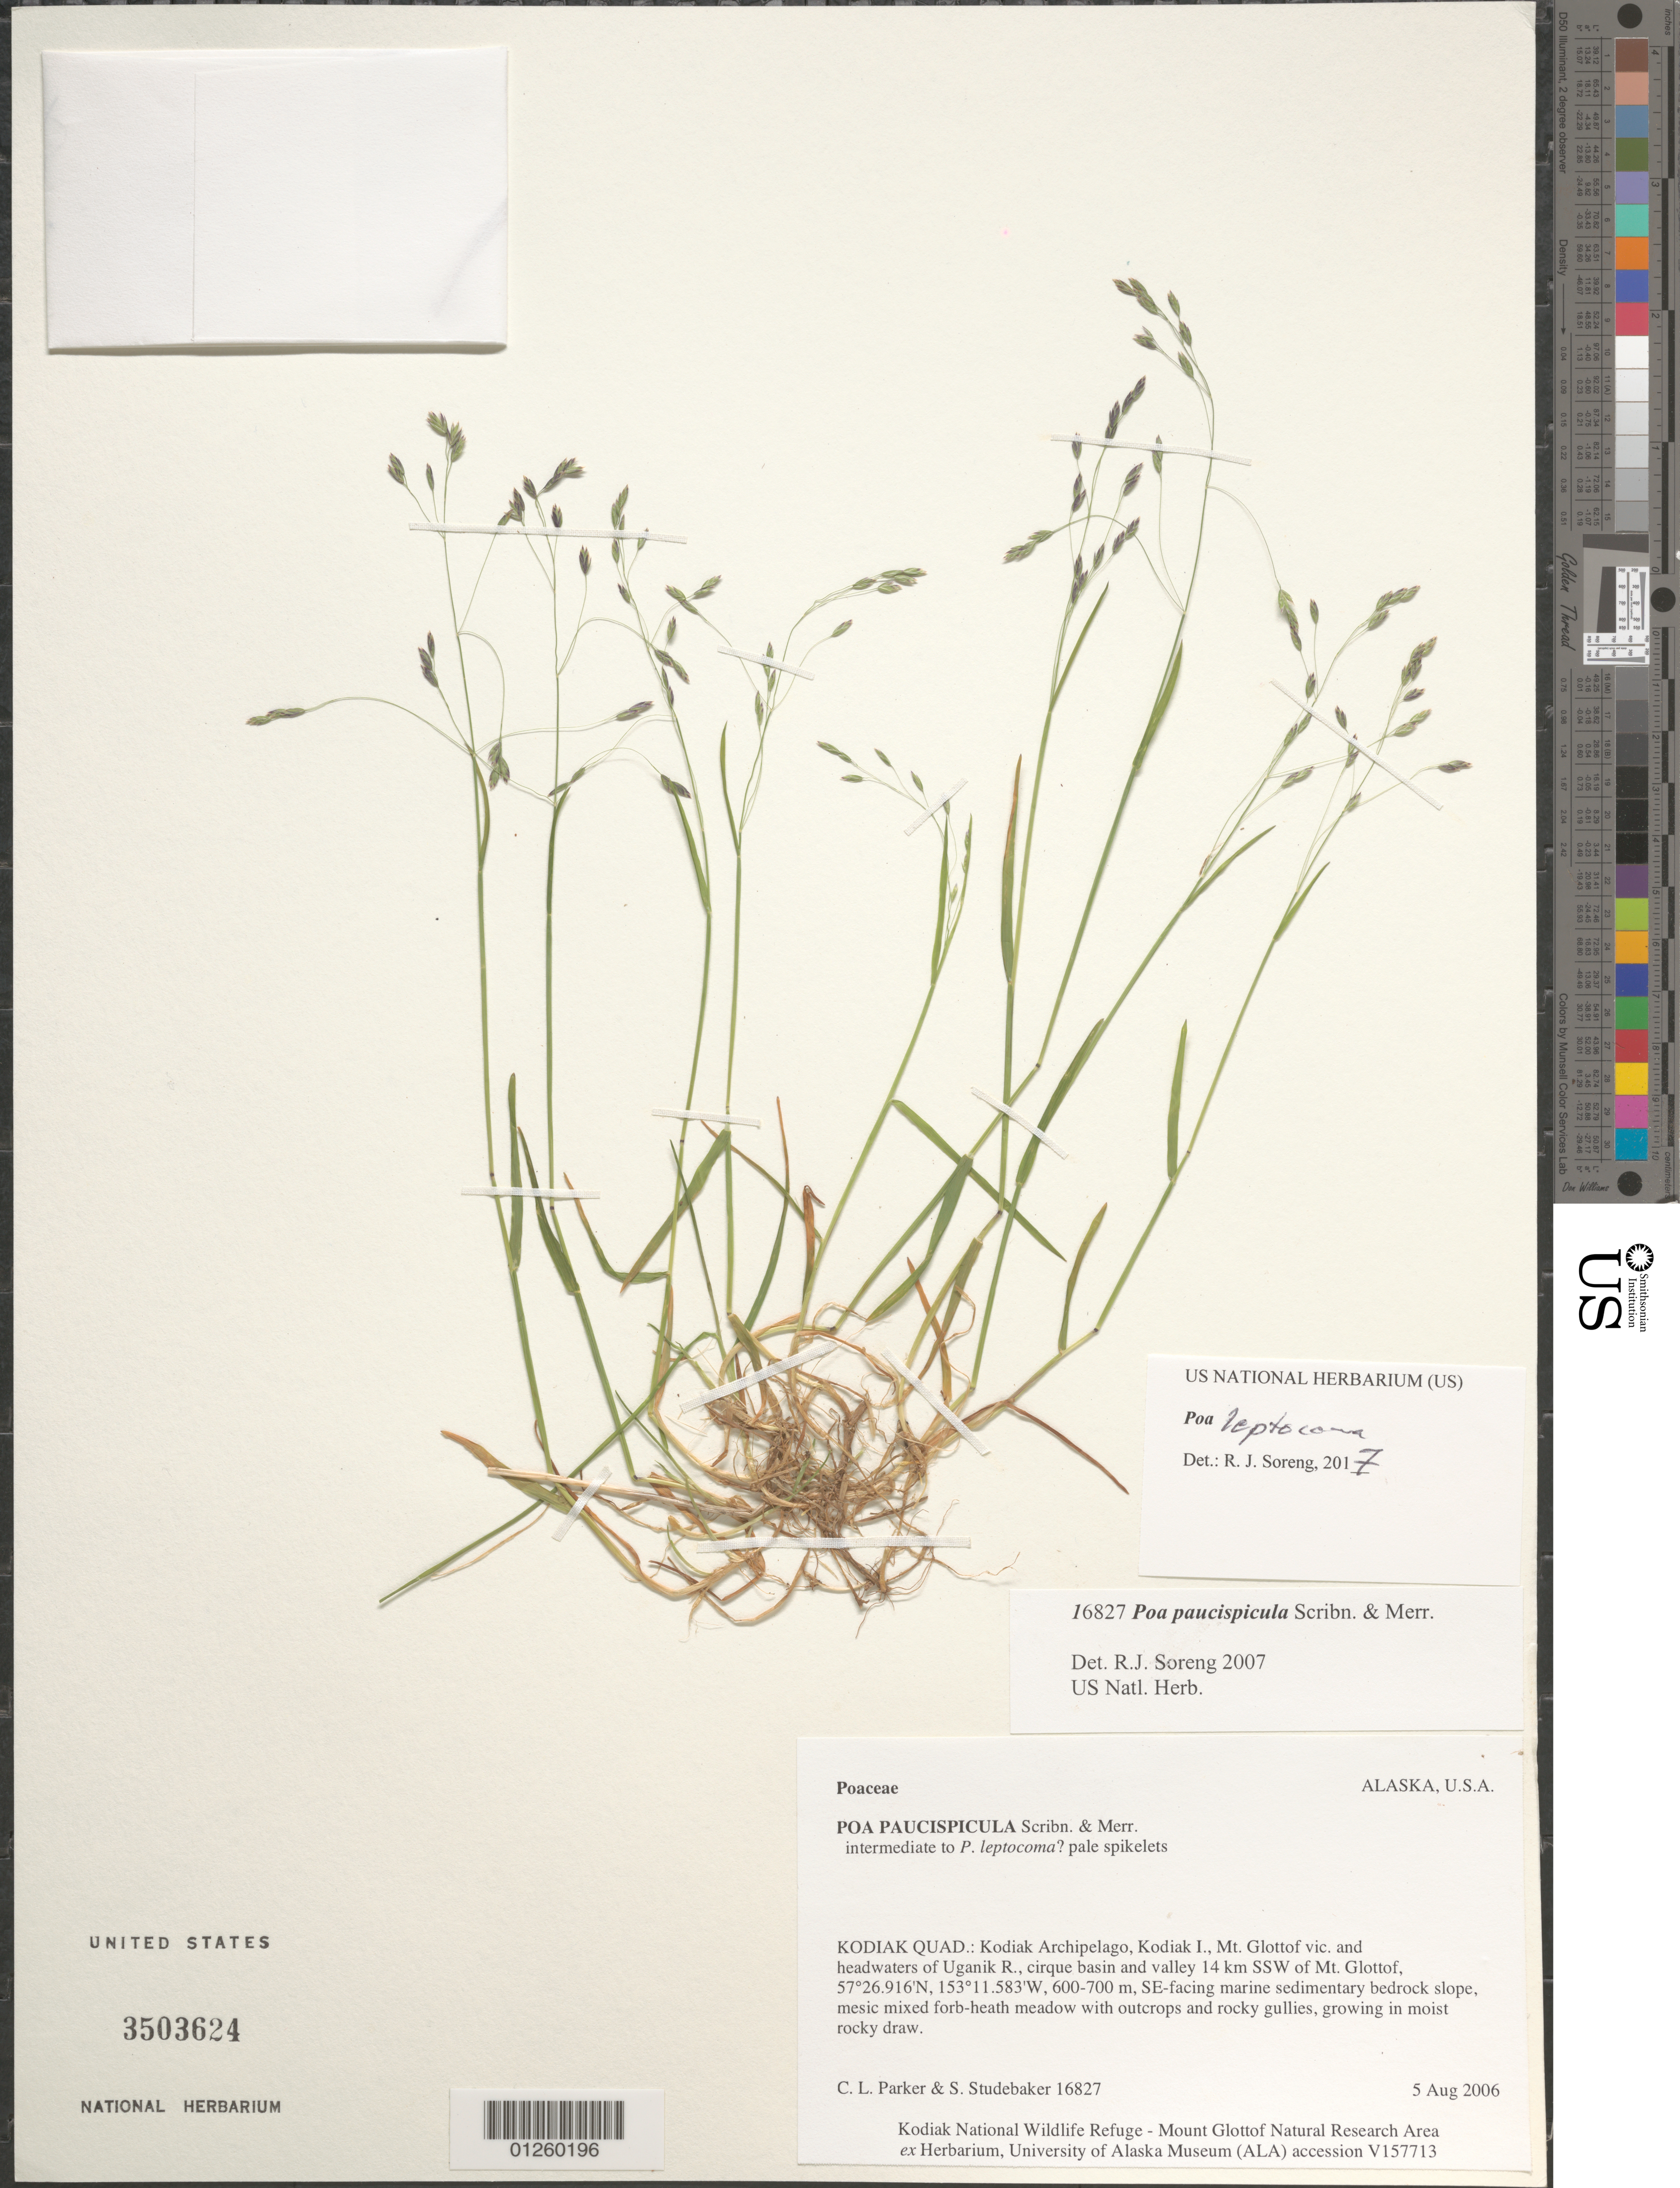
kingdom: Plantae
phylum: Tracheophyta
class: Liliopsida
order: Poales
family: Poaceae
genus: Poa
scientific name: Poa leptocoma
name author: Trin.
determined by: Soreng, Robert J., Research Associate (BOT), Smithsonian Institution - National Museum of Natural History (UNITED STATES)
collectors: C. L. Parker & S. Studebaker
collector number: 16827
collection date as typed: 5 aug 2006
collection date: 2006-08-05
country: United States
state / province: Alaska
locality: Kodiak Quad: Kodiak Archipelago, Kodiak I. Mt. Glottof vic. and headwaters of Uganik R., cirque basin and valley 14 km SSW of Mt. Glottof.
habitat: SE-facing marine sedimentary bedrock slope, mesic mixed forb-heath meadow with outcrops and rocky gullies, growing in moist rocky draw.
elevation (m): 600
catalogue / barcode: US 3503624